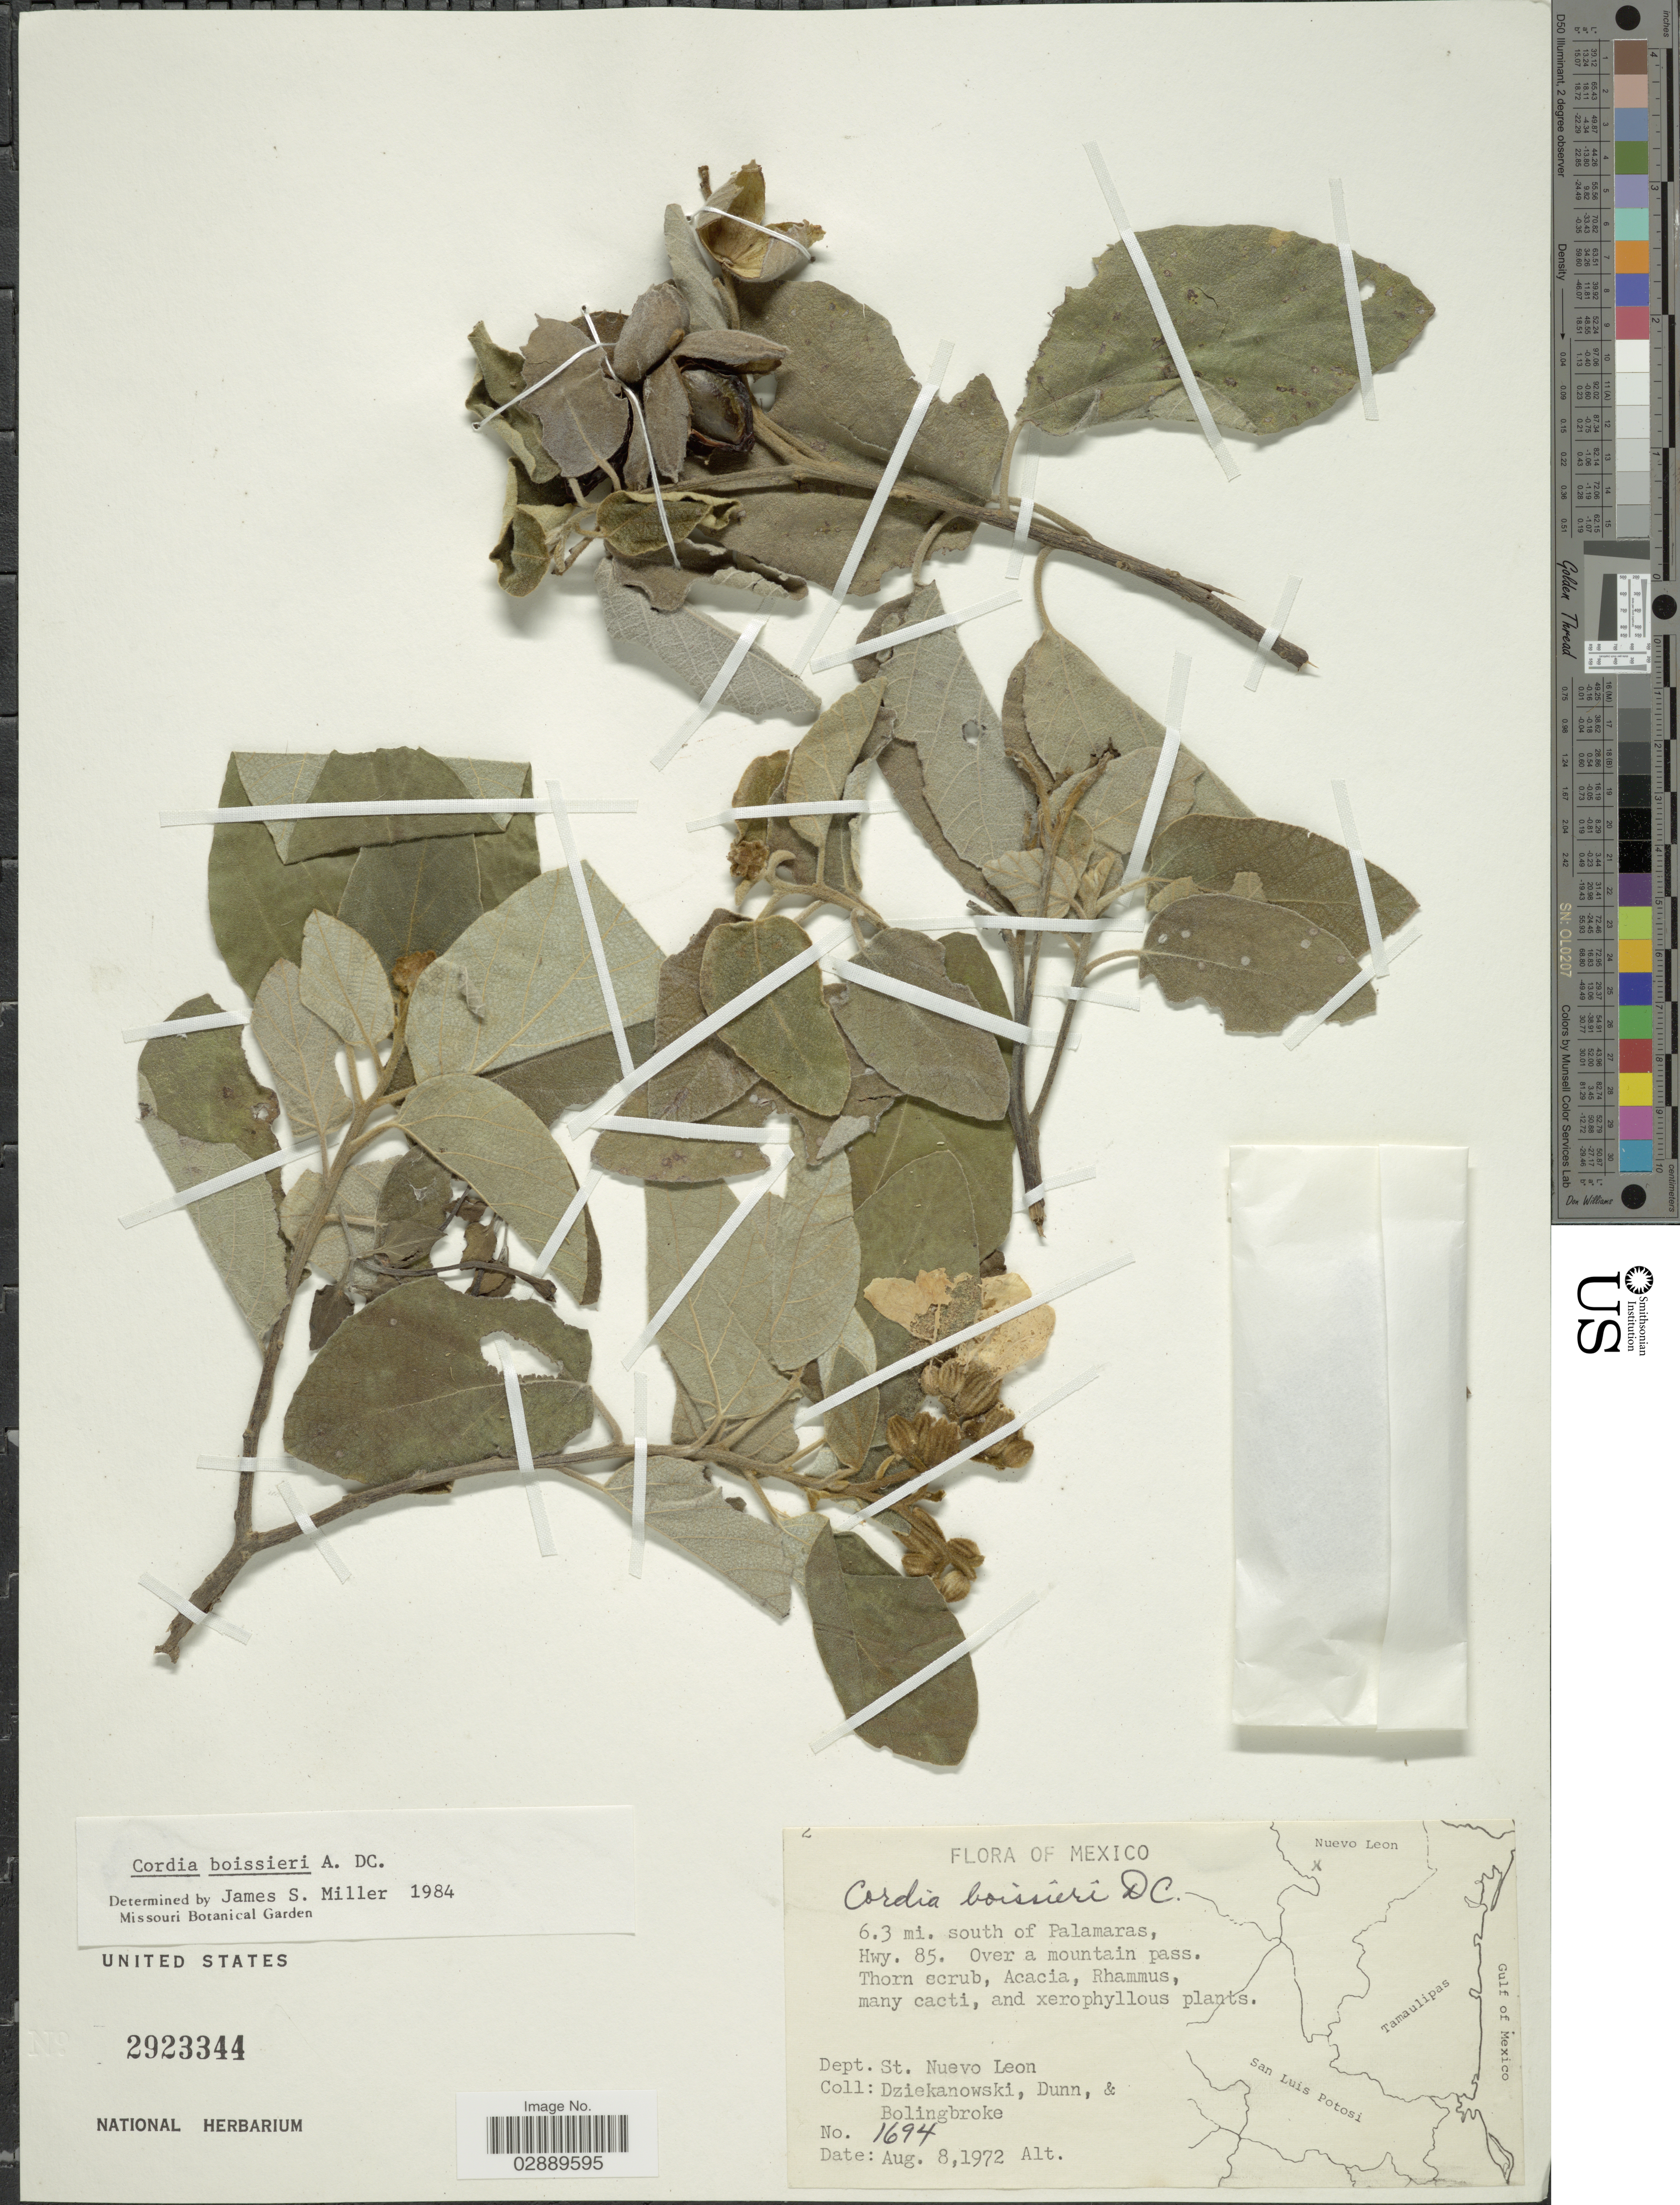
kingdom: Plantae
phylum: Tracheophyta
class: Magnoliopsida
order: Boraginales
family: Cordiaceae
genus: Cordia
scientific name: Cordia boissieri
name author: A. DC.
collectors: -. Dziekanowski, -- Dunn & -. Bolingbroke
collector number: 1694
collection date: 1972-08-08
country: Mexico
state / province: Nuevo León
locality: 6.3 mi. south of Palamaras, Hwy. 85. Dept. St. Nuevo Leon.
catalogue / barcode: US 2923344